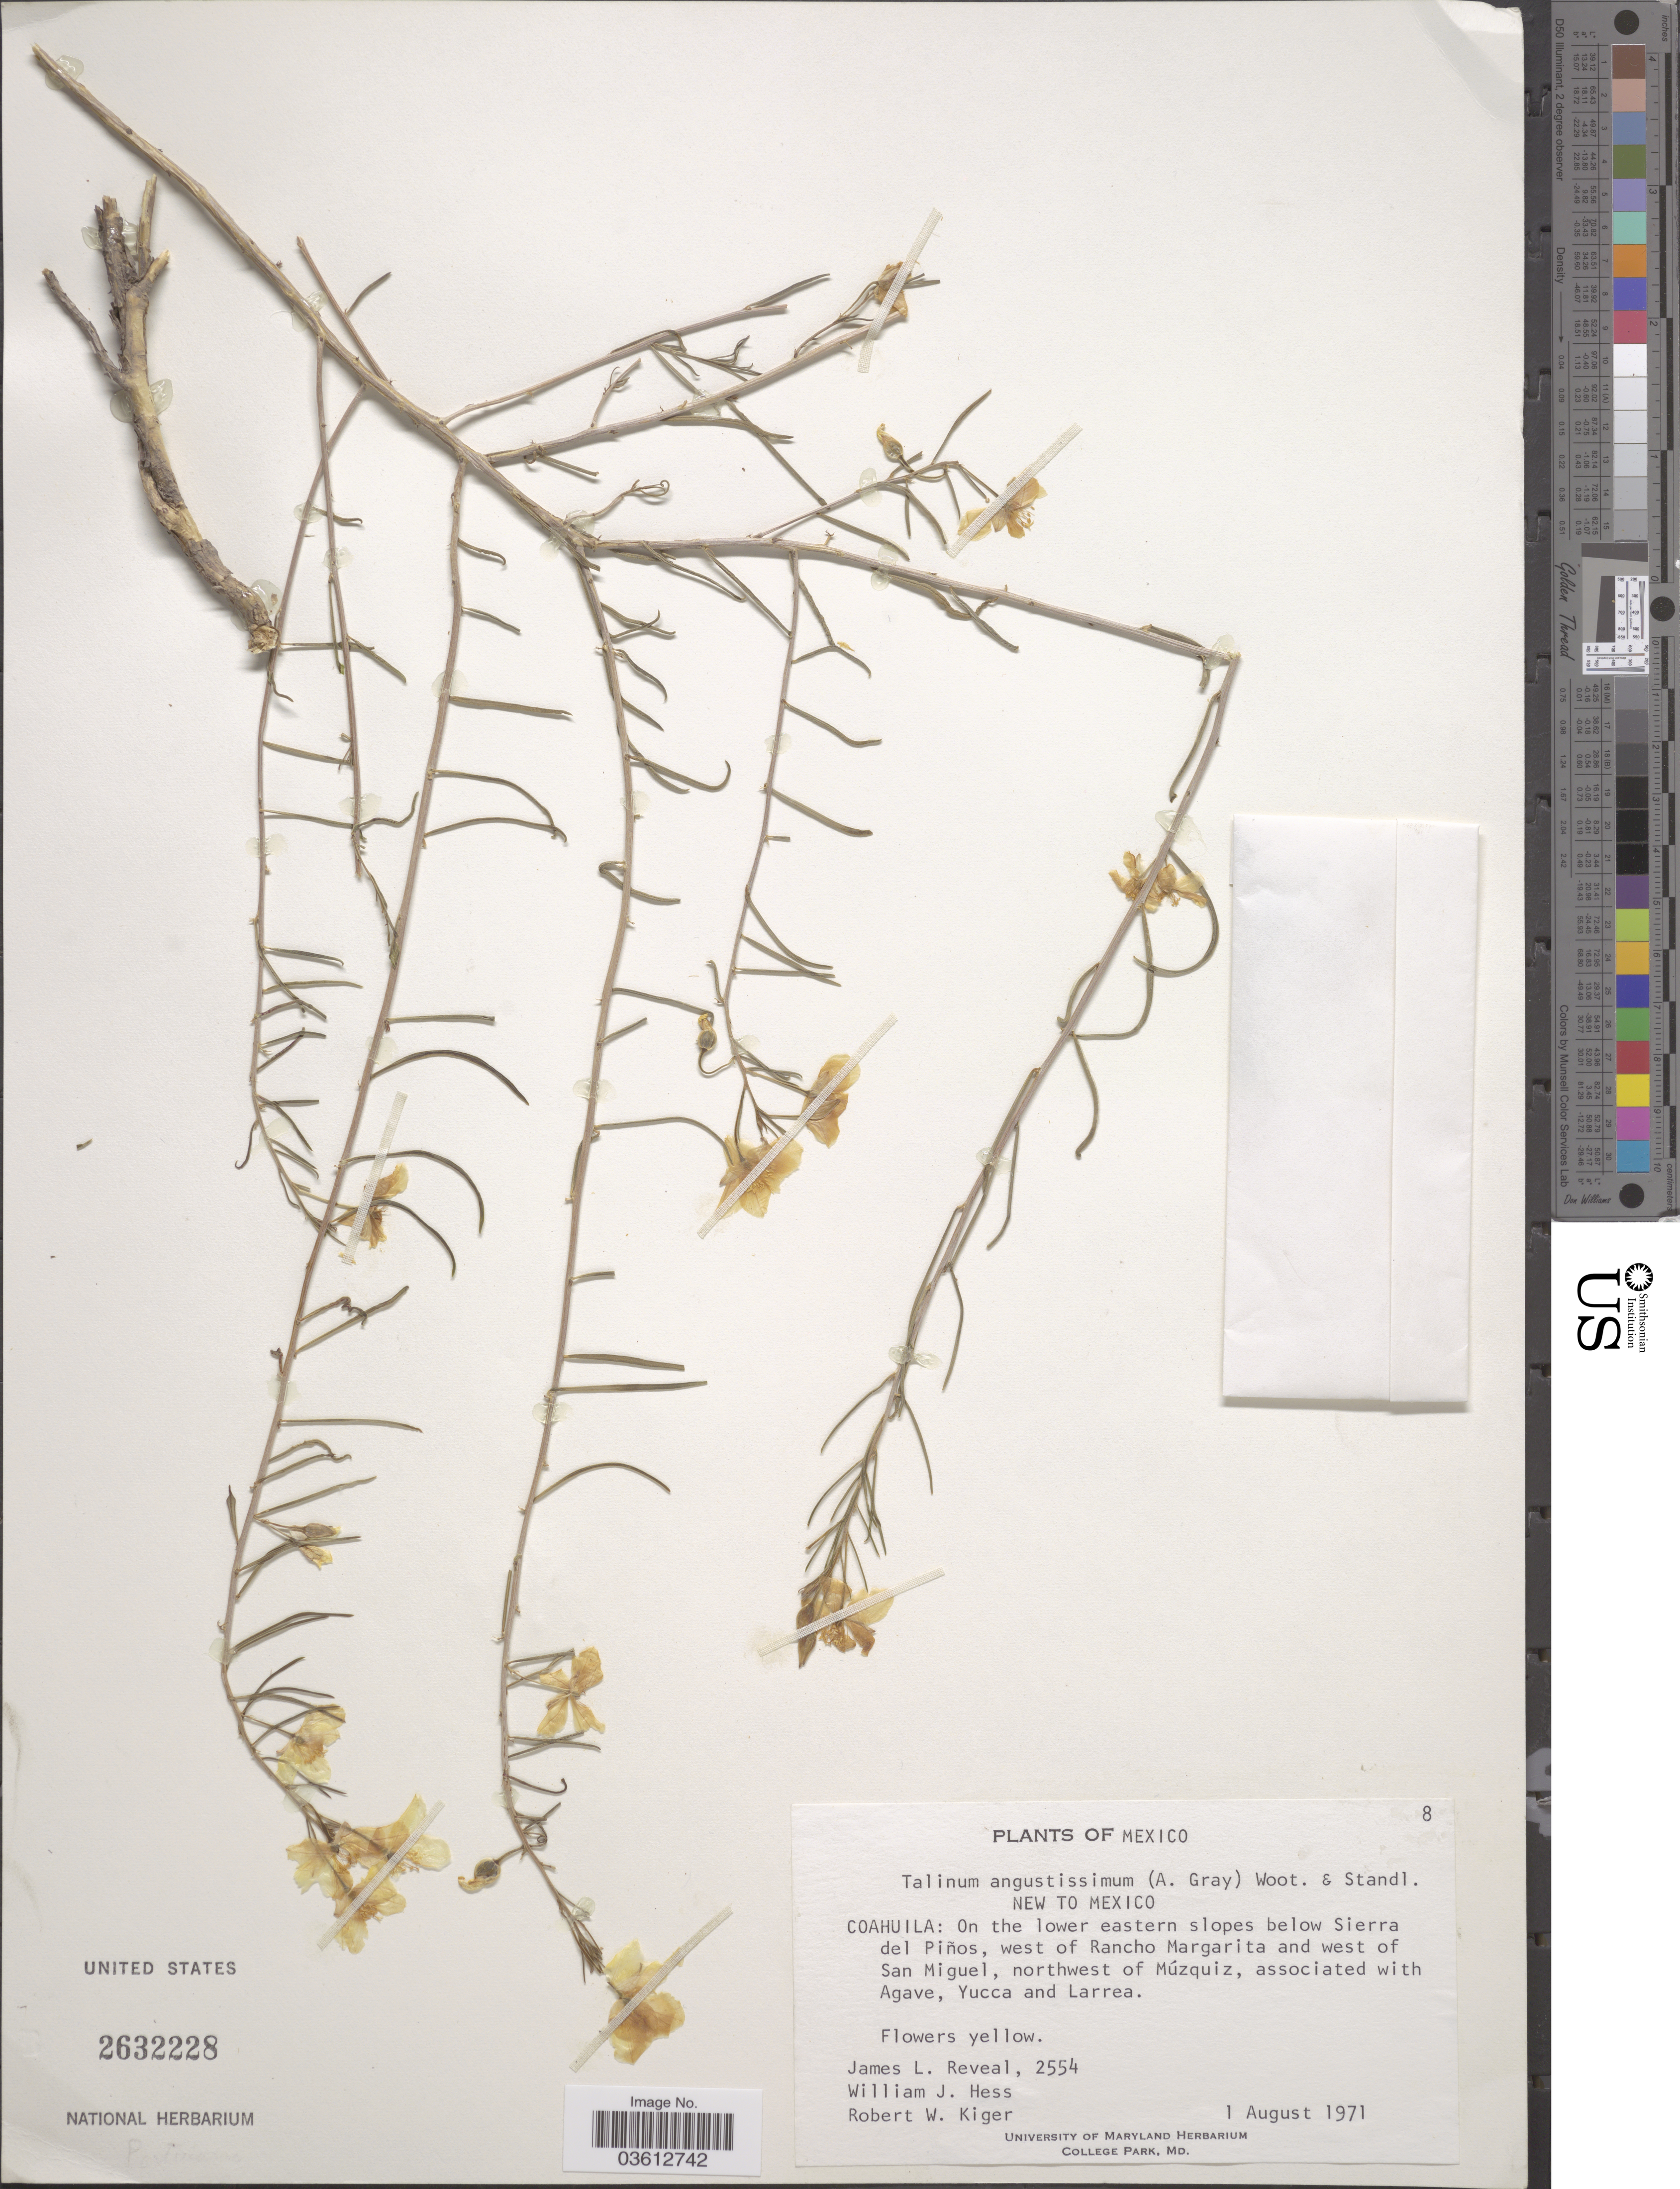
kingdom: Plantae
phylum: Tracheophyta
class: Magnoliopsida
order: Caryophyllales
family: Talinaceae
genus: Talinum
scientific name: Talinum angustissimum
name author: (Engelm.) Wooton & Standl.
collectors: J. L. Reveal, W. Hess & R. Kiger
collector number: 2554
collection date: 1971-08-01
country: Mexico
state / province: Coahuila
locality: On the lower eastern slopes below Sierra del Piños, west of Rancho Margarita and west of San Miguel, northwest of Múzquiz.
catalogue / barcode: US 2632228